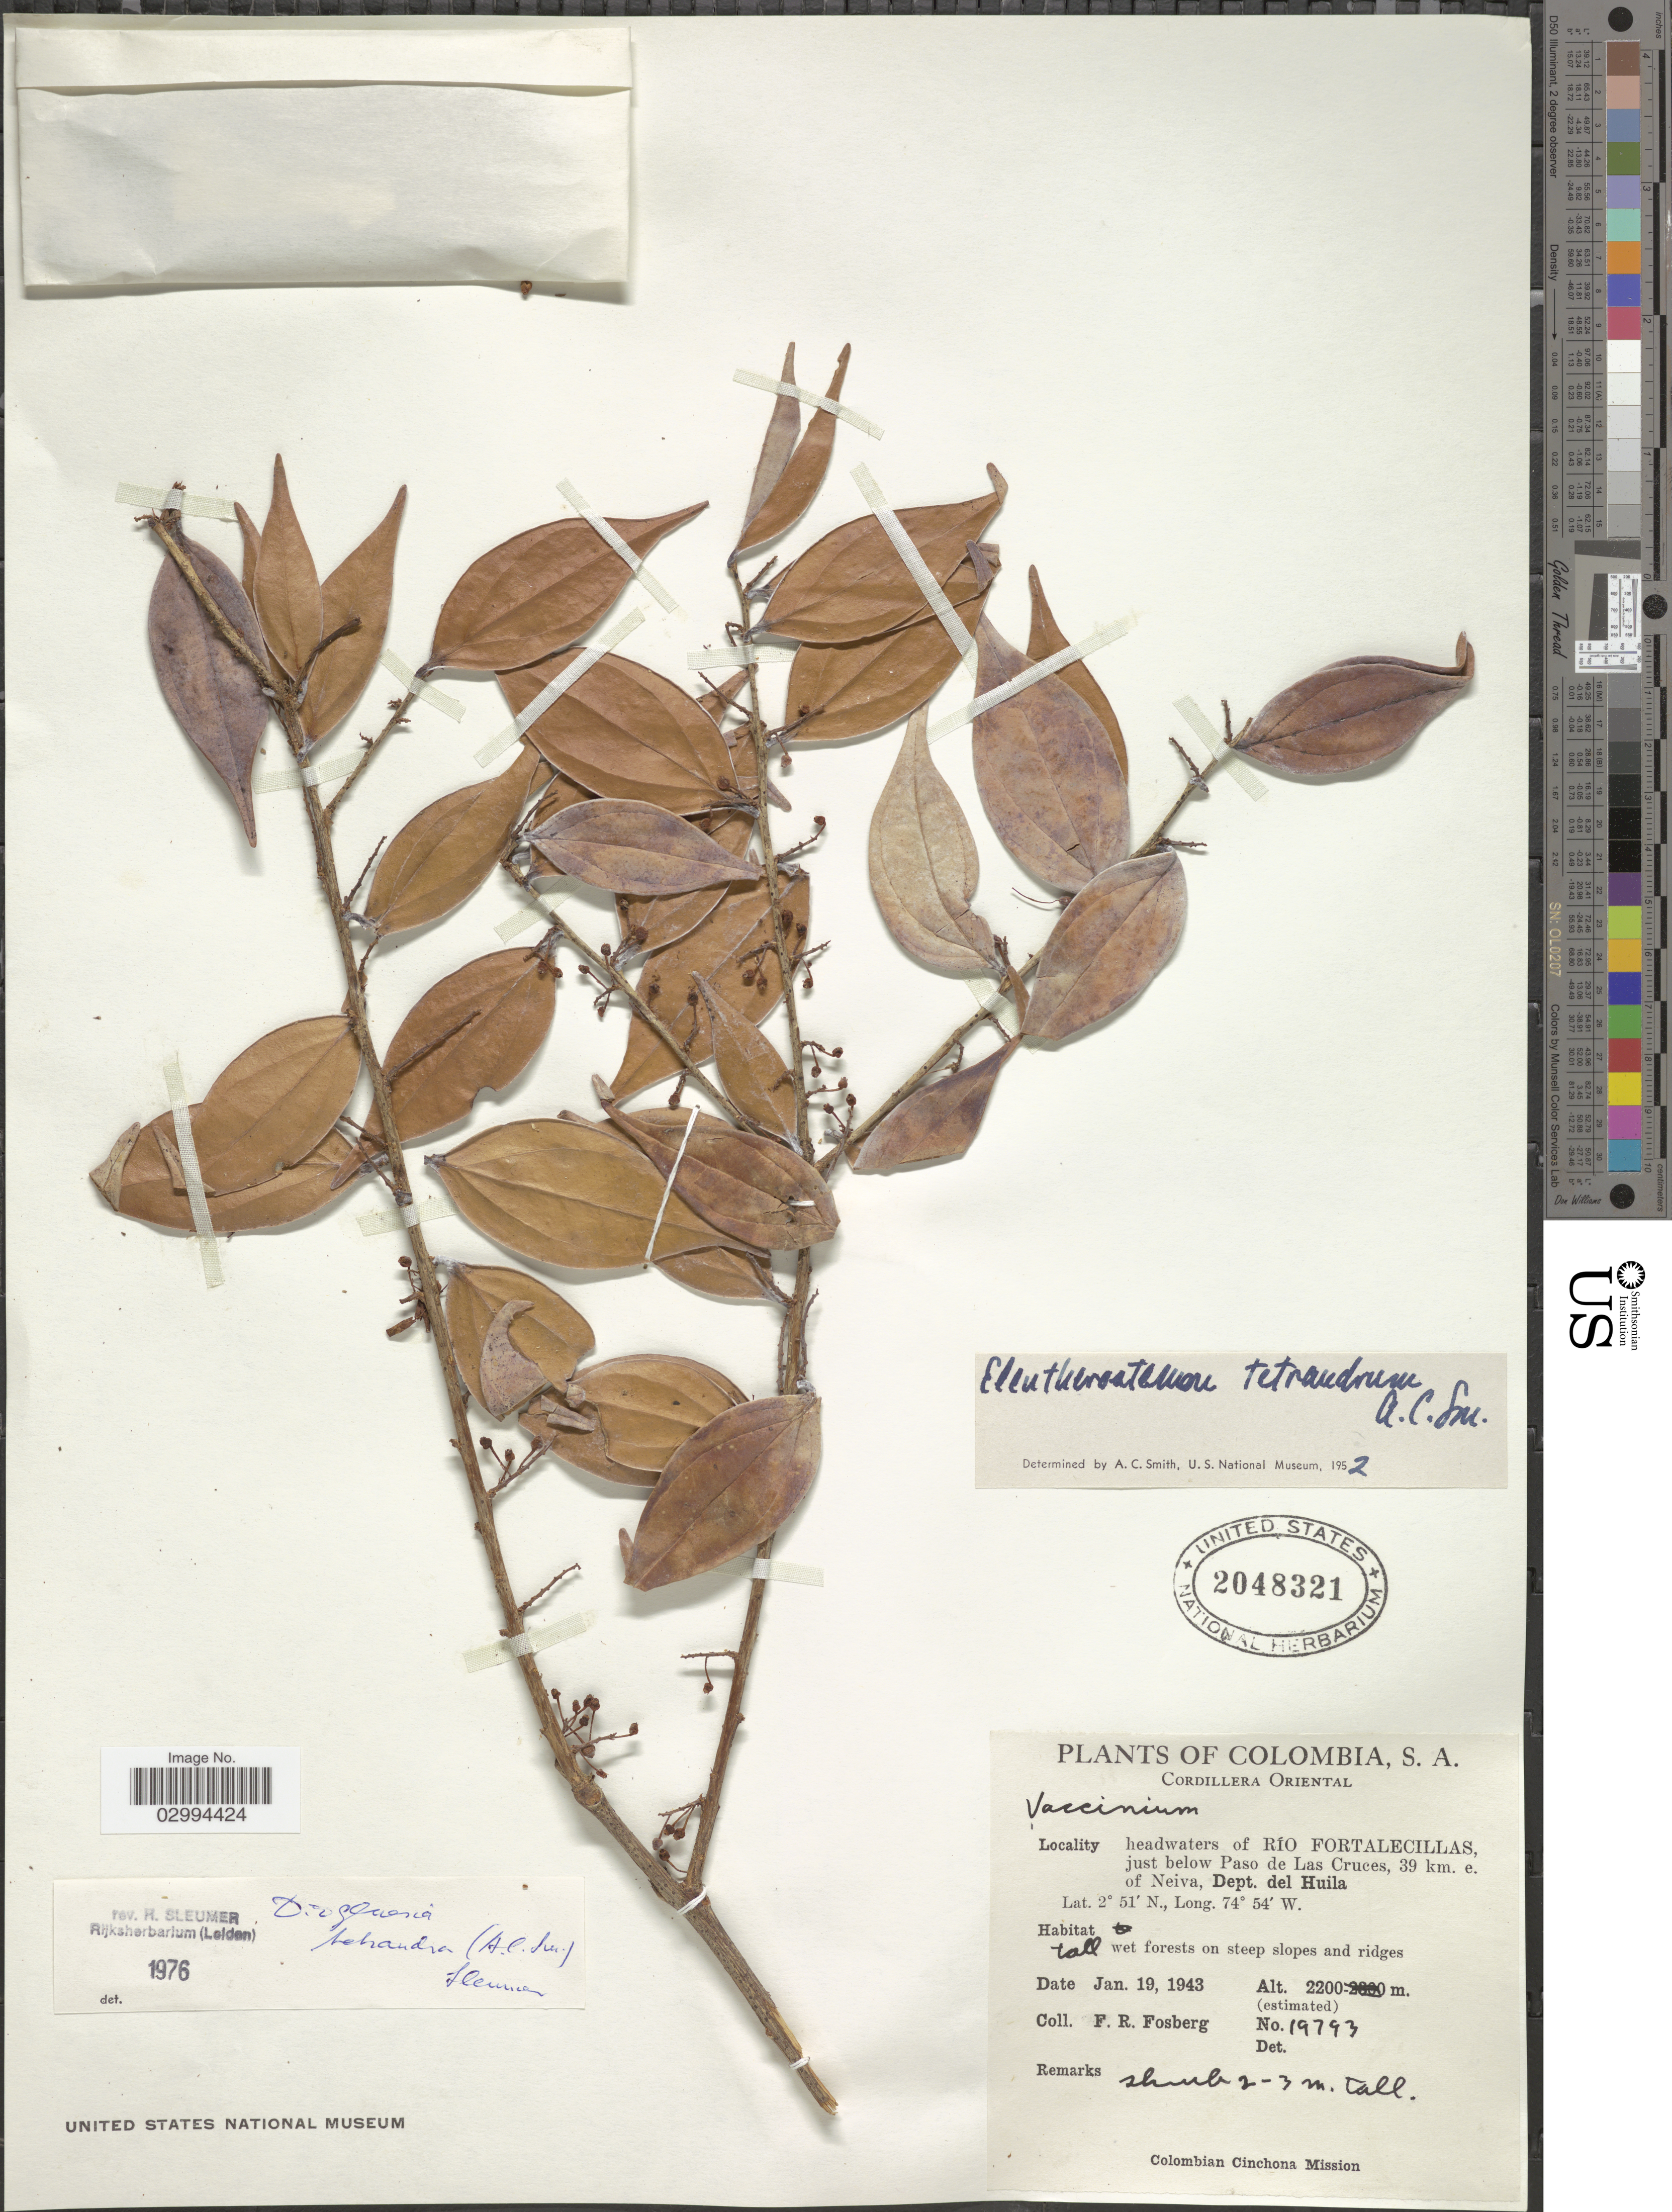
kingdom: Plantae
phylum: Tracheophyta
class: Magnoliopsida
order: Ericales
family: Ericaceae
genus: Diogenesia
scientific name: Diogenesia tetrandra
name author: (A.C. Sm.) Sleumer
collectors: F. R. Fosberg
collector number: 19793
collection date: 1943-01-19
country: Colombia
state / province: Huila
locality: Cordillera Oriental. Headwaters of Río Fortalecillas, just below Paso de Las Cruces, 39 km. e. of Neiva, Dept. del Huila.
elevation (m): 2200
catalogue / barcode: US 2048321